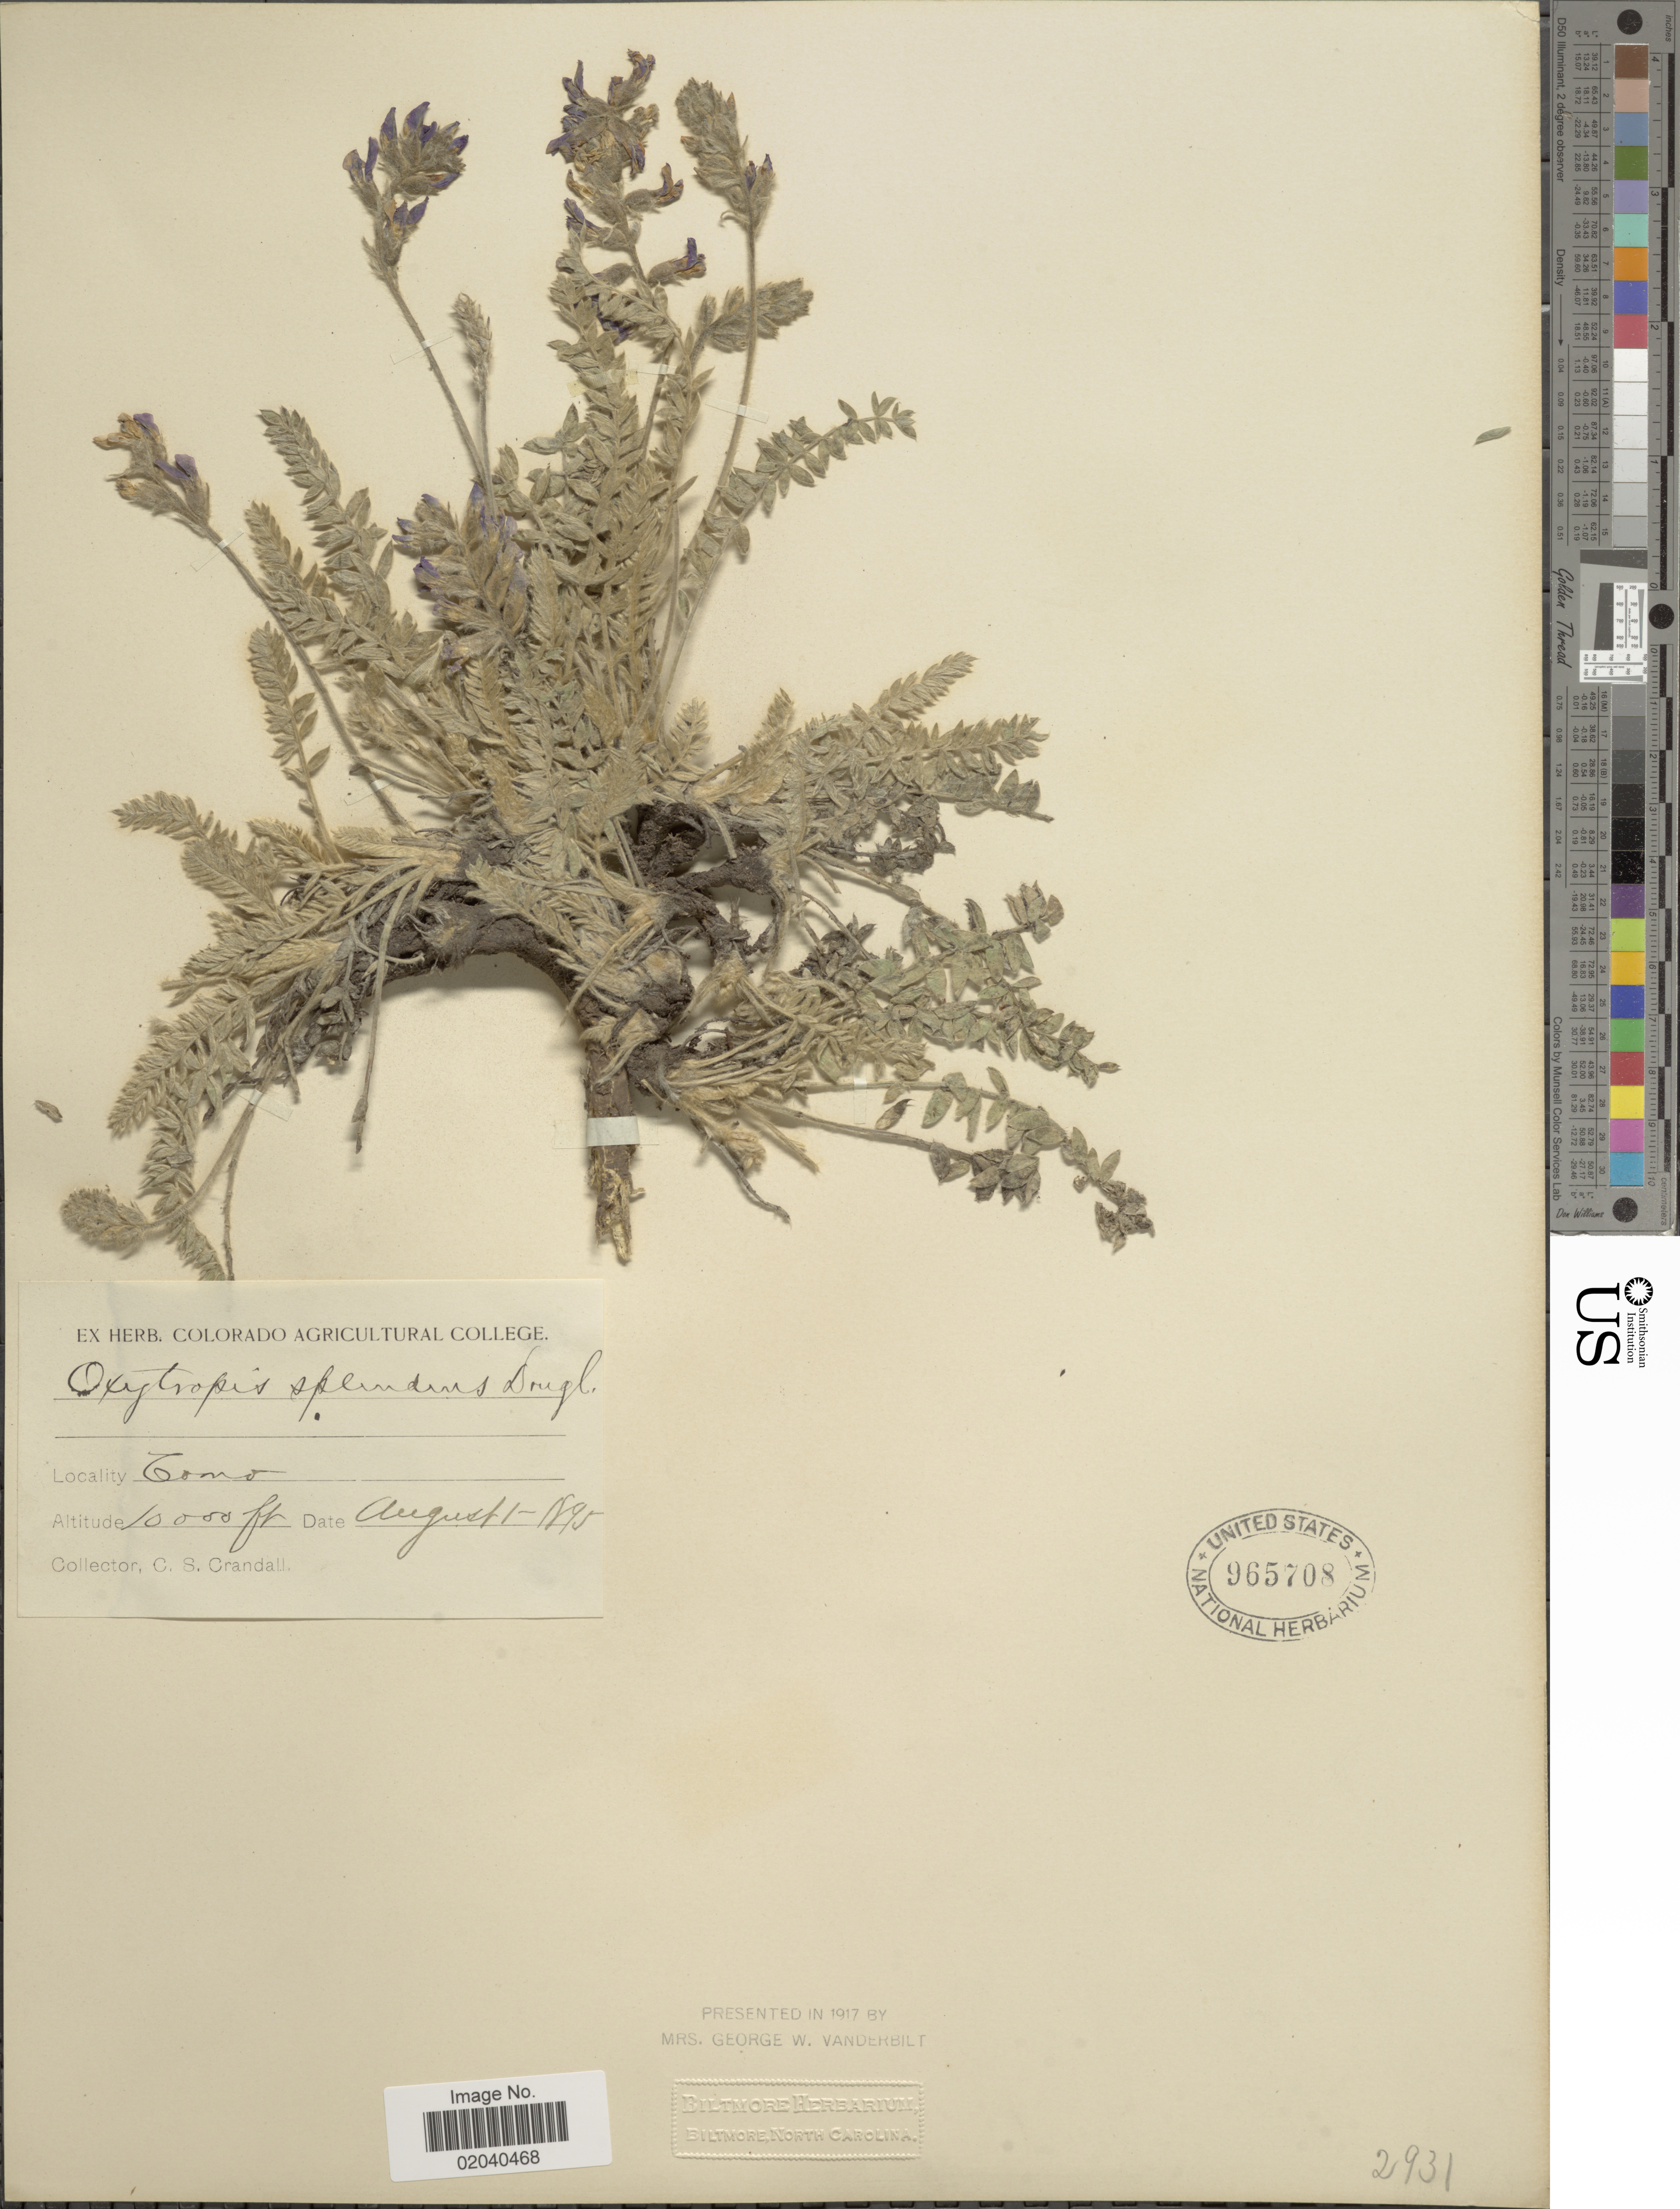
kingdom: Plantae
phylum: Tracheophyta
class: Magnoliopsida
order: Fabales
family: Fabaceae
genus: Oxytropis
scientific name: Oxytropis splendens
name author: Douglas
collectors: C. Crandall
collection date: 1895-08-01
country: United States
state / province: Colorado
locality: Como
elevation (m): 3048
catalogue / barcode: US 965708